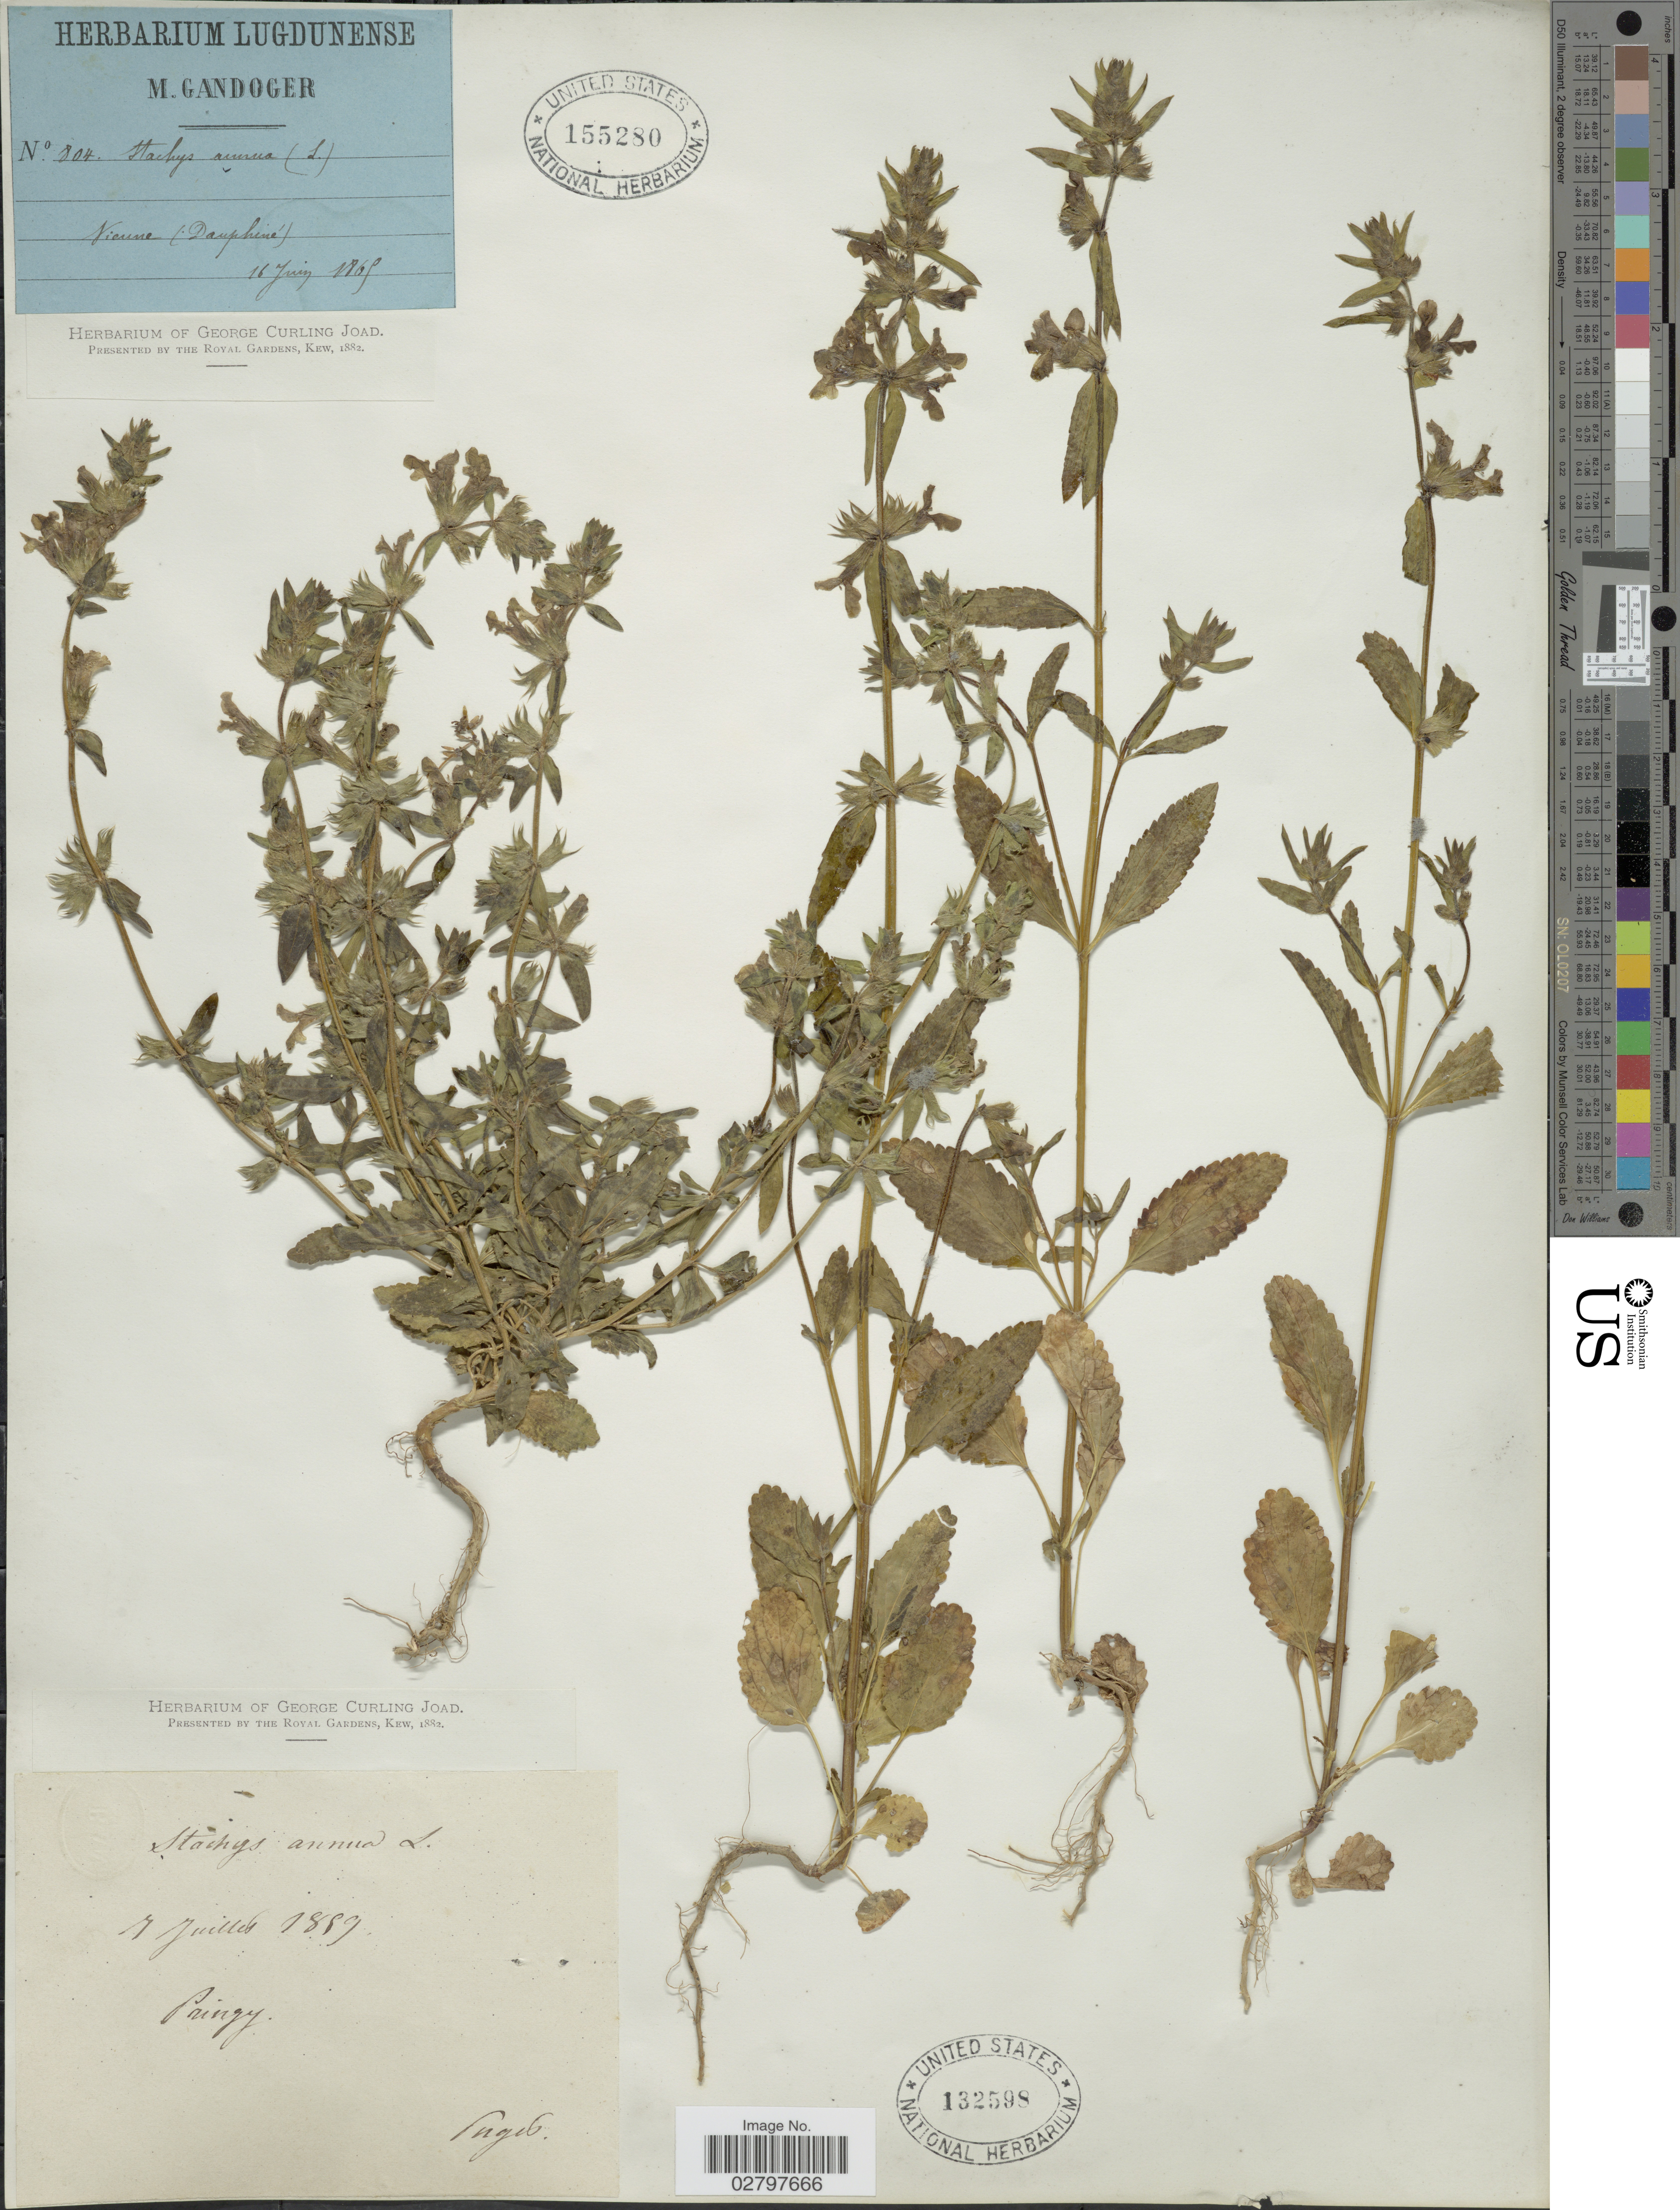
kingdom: Plantae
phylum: Tracheophyta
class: Magnoliopsida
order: Lamiales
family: Lamiaceae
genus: Stachys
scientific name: Stachys annua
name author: (L.) L.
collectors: -. Puget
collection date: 1889-07-07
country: France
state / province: Auvergne-Rhône-Alpes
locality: Pringy.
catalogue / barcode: US 132598